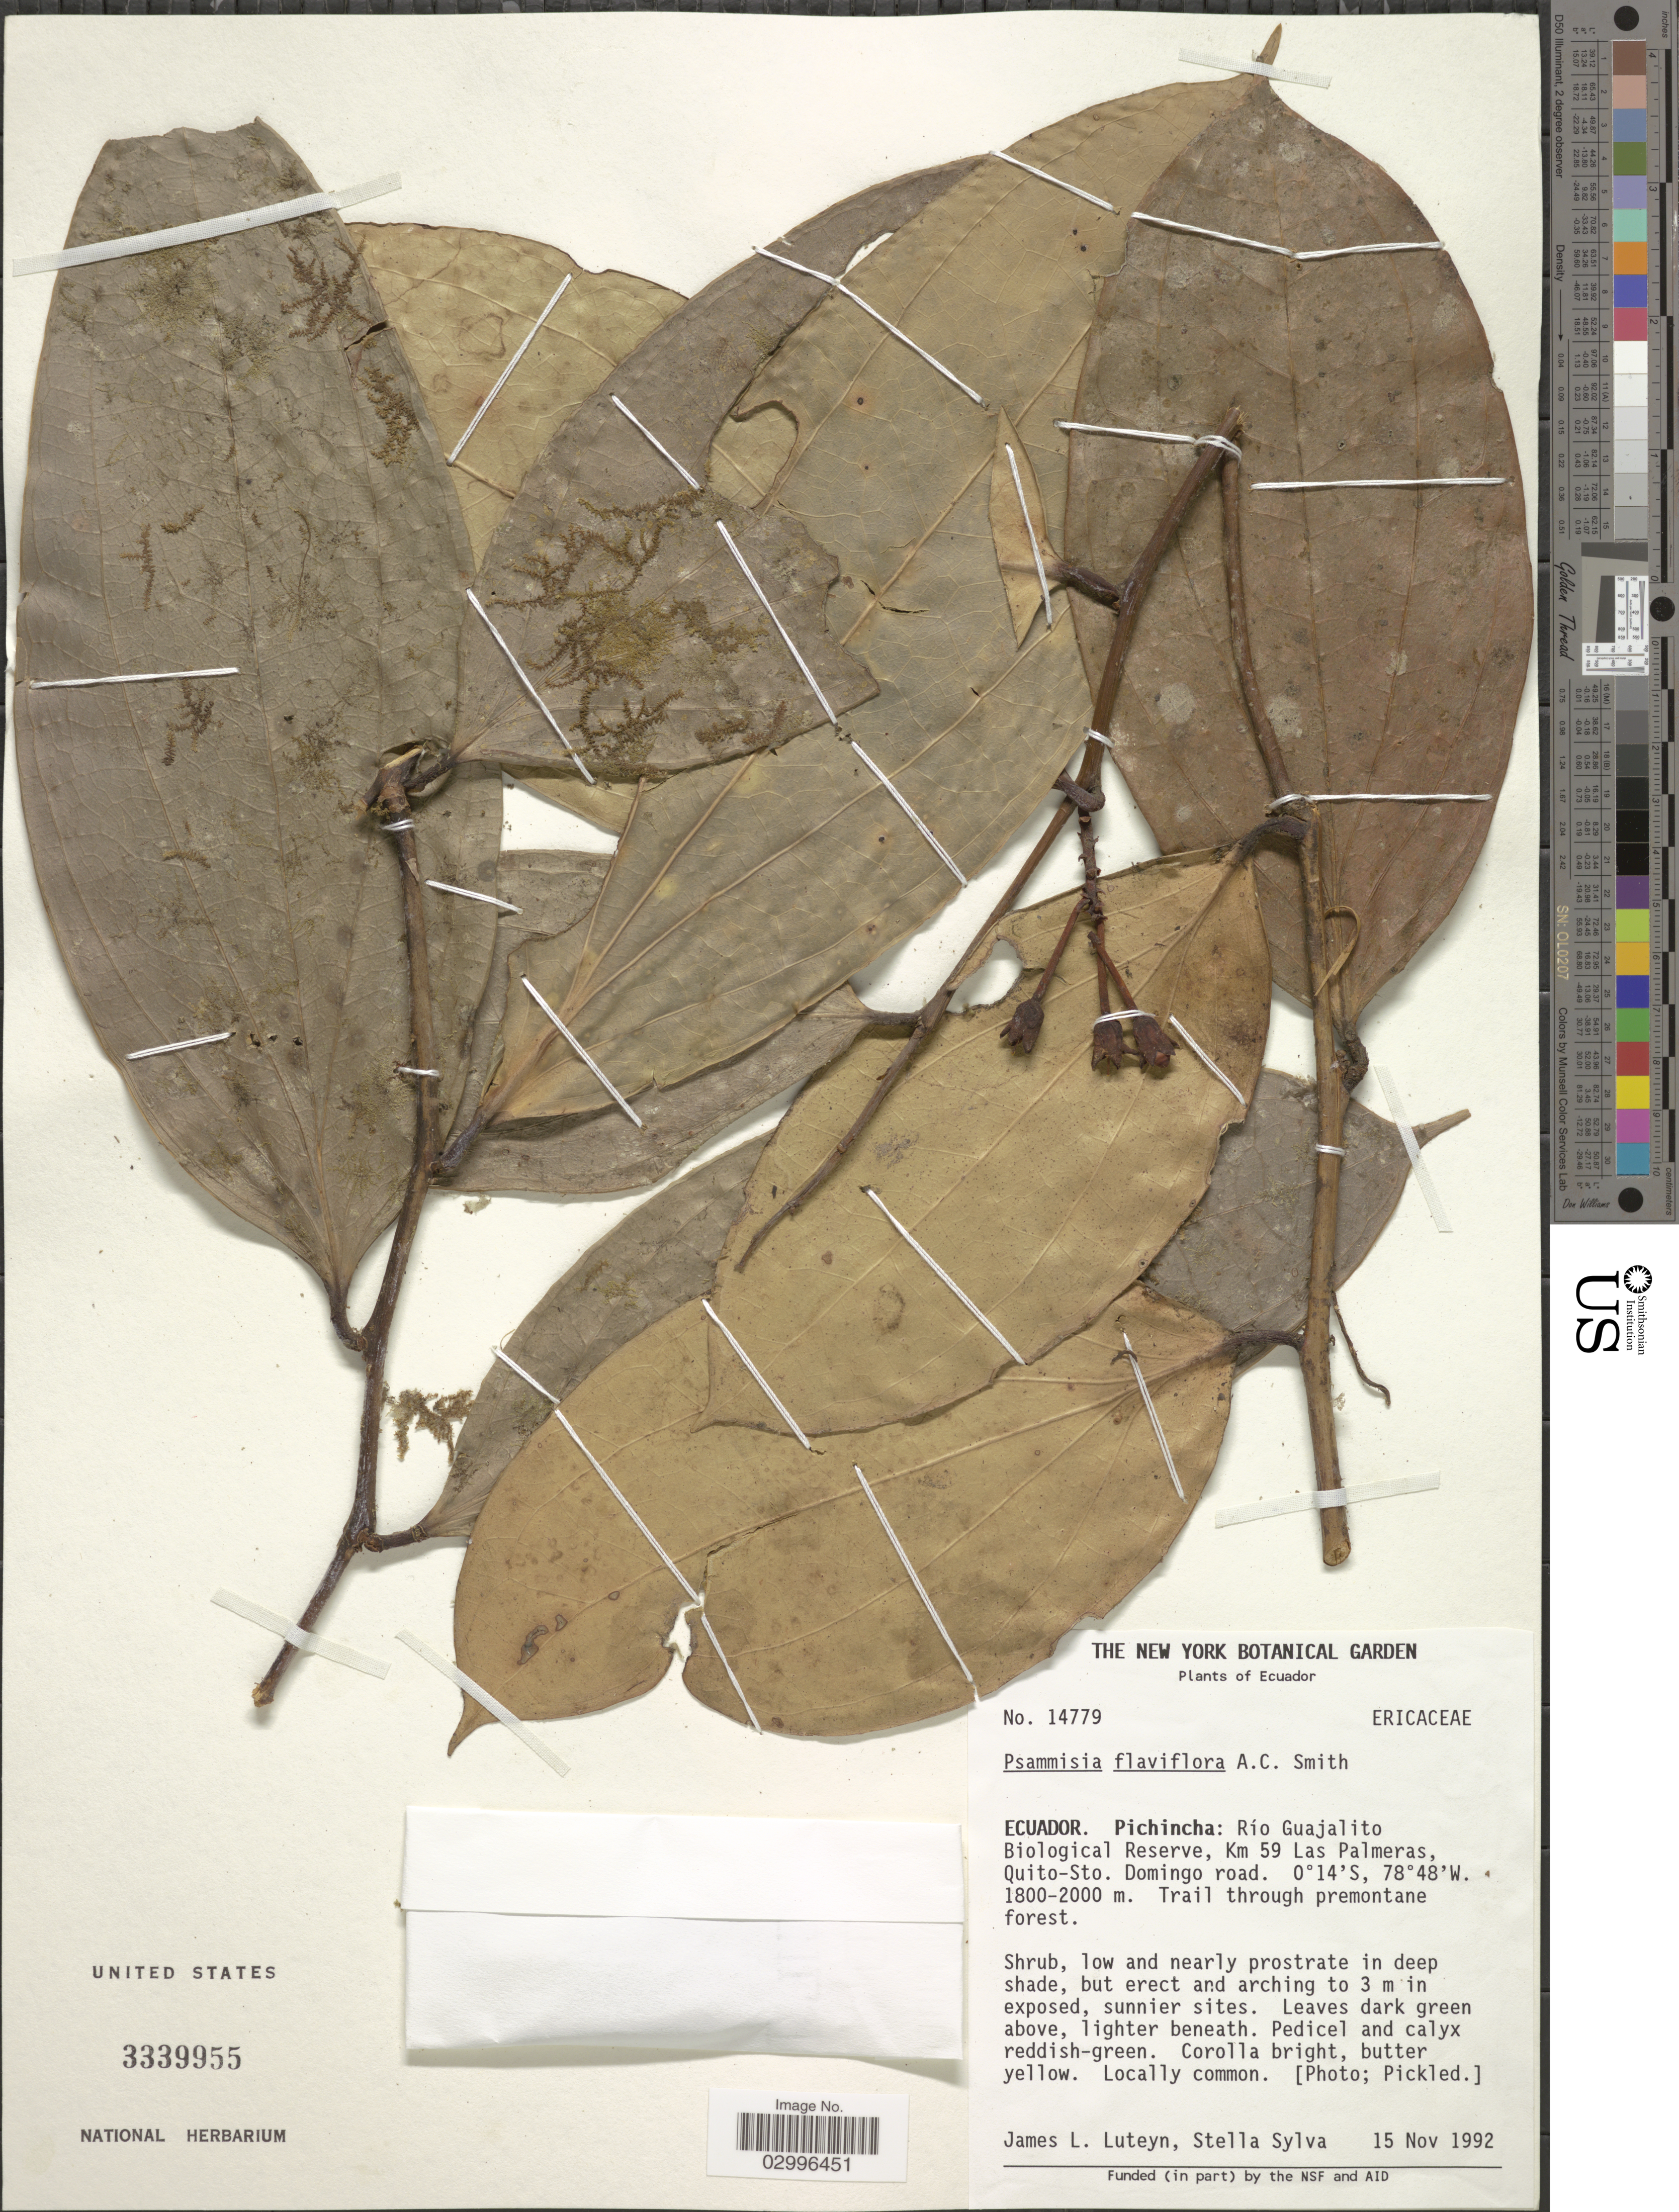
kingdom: Plantae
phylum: Tracheophyta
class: Magnoliopsida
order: Ericales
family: Ericaceae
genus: Psammisia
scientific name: Psammisia flaviflora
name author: A.C. Sm.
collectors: J. L. Luteyn & S. Sylva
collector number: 14779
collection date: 1992-11-15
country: Ecuador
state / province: Pichincha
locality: Río Guajalito Biological Reserve, Km 59 Las Palmeras, Quito-Sto. Domingo road.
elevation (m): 1800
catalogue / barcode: US 3339955